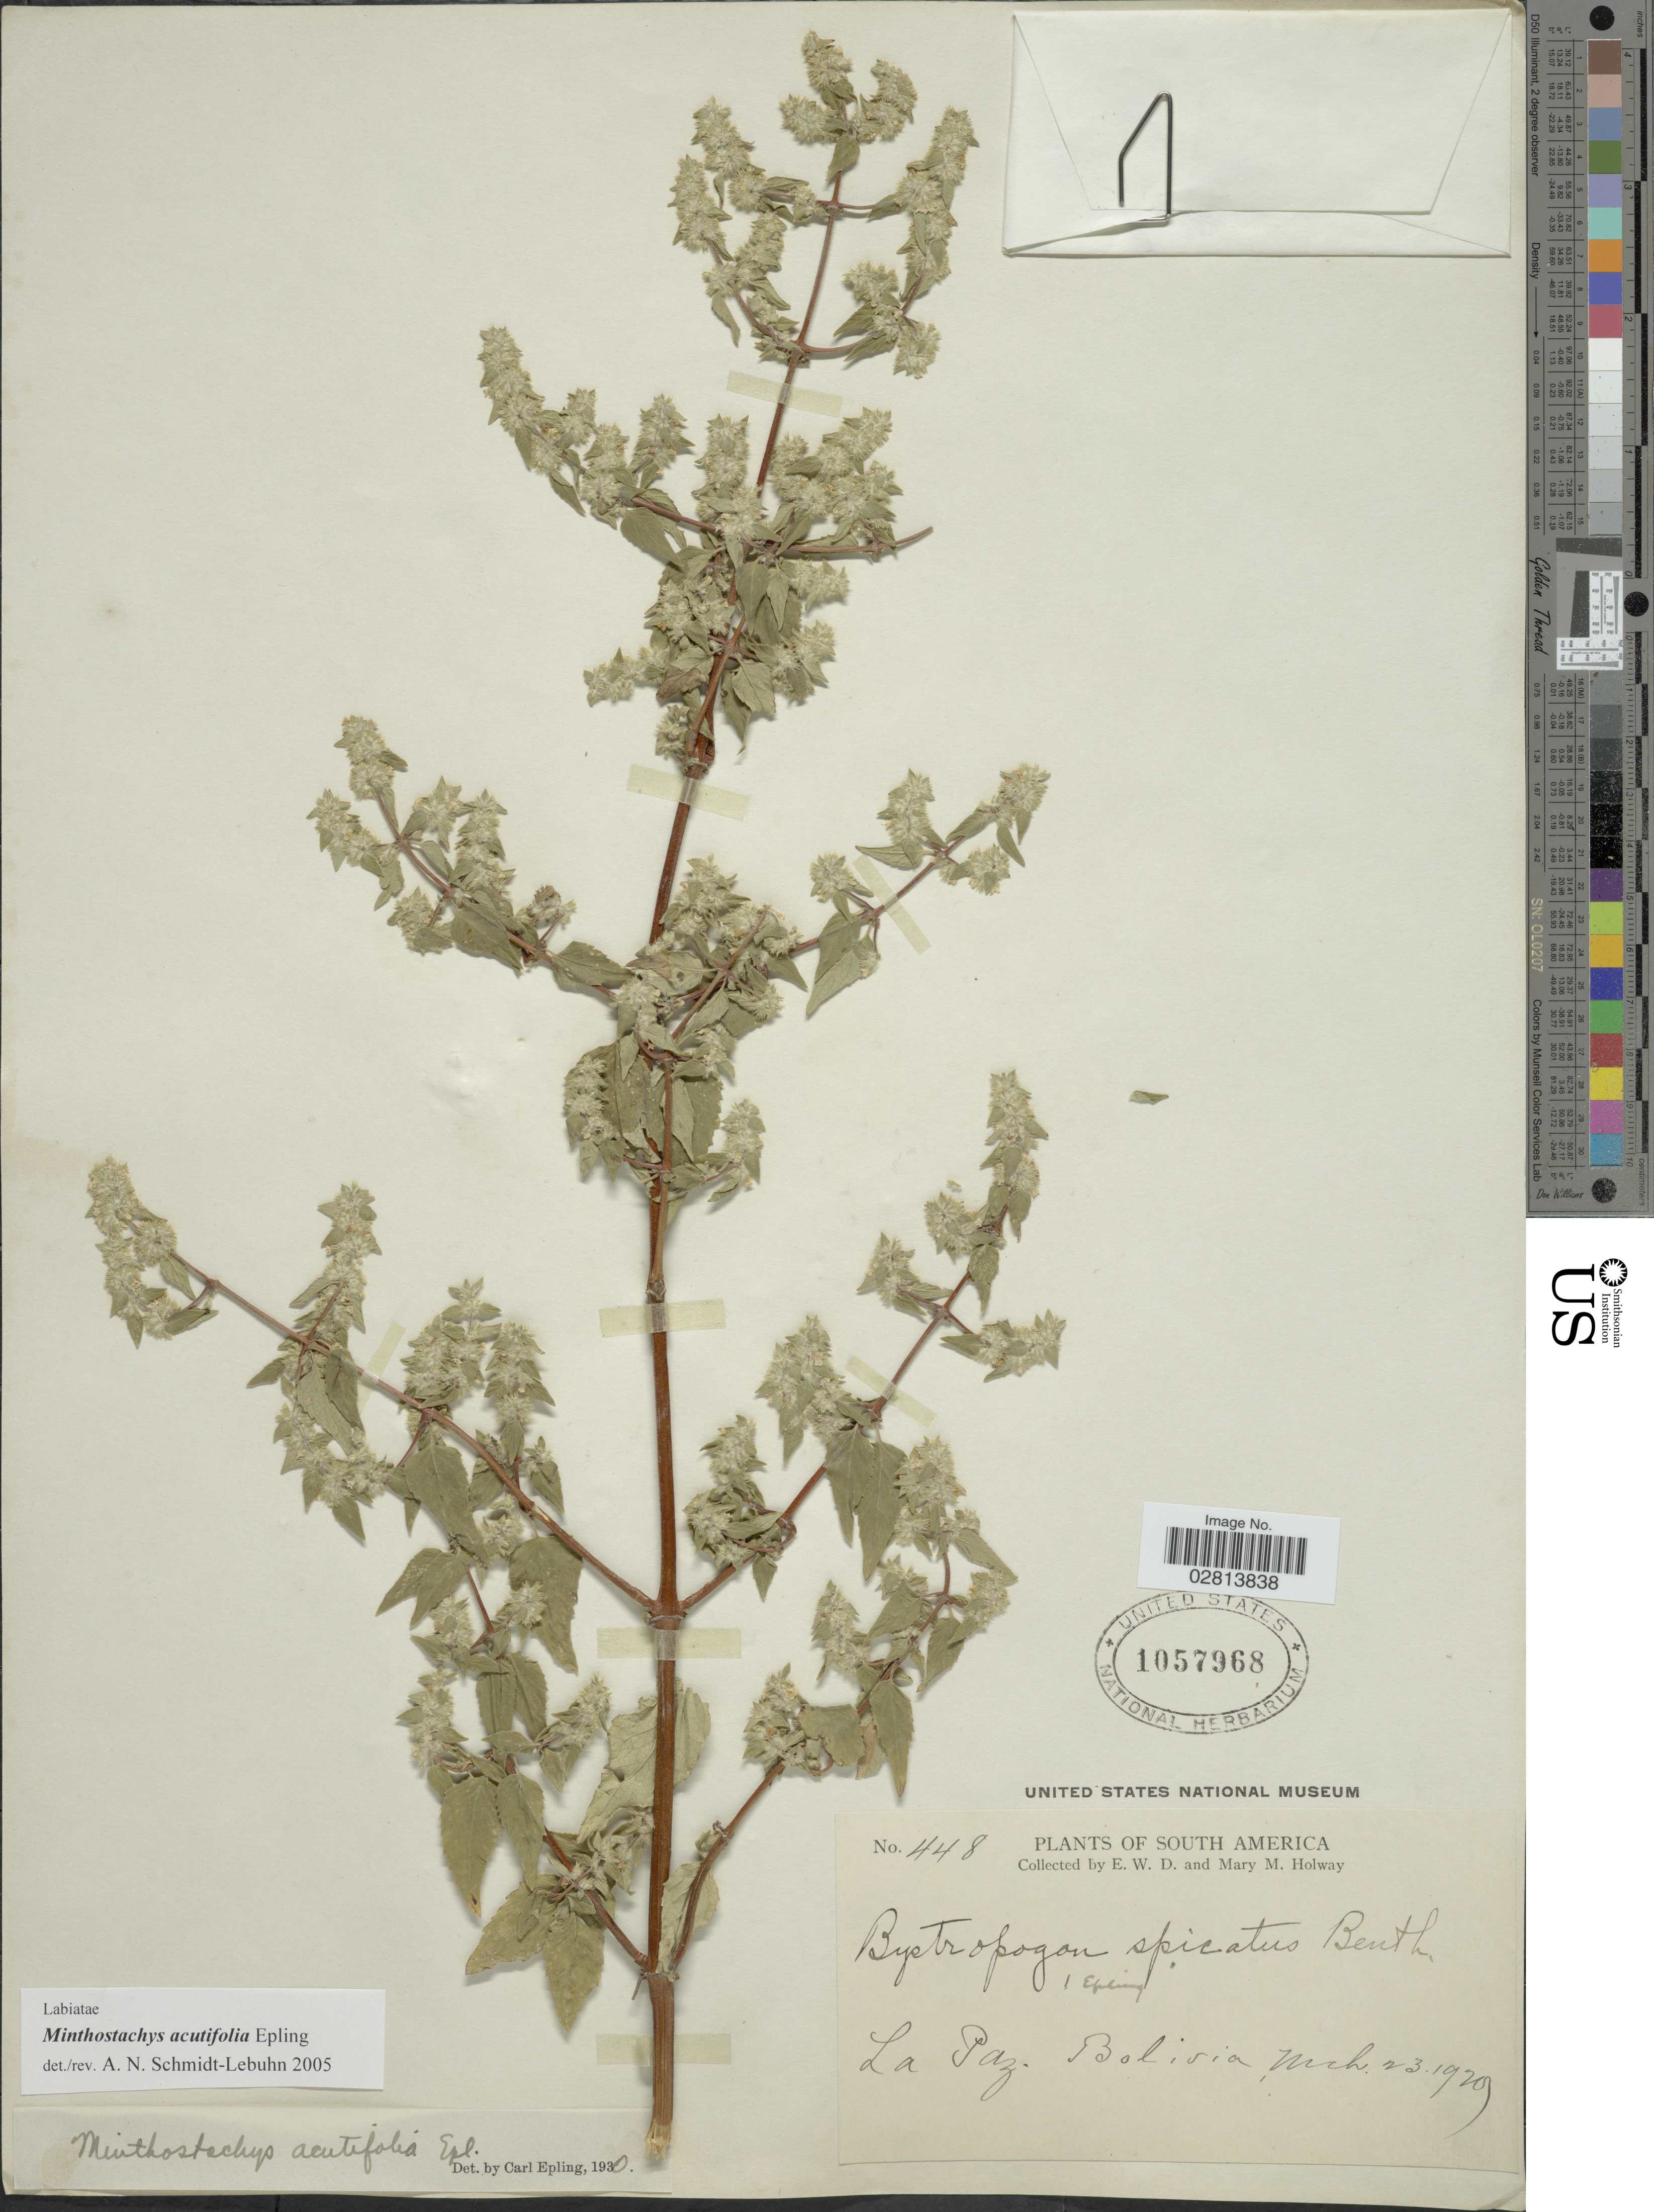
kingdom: Plantae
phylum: Tracheophyta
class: Magnoliopsida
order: Lamiales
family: Lamiaceae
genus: Minthostachys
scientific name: Minthostachys acutifolia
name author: Epling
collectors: E. W. D. Holway & M. M. Holway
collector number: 448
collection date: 1925-03-23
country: Bolivia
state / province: La Paz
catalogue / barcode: US 1057968